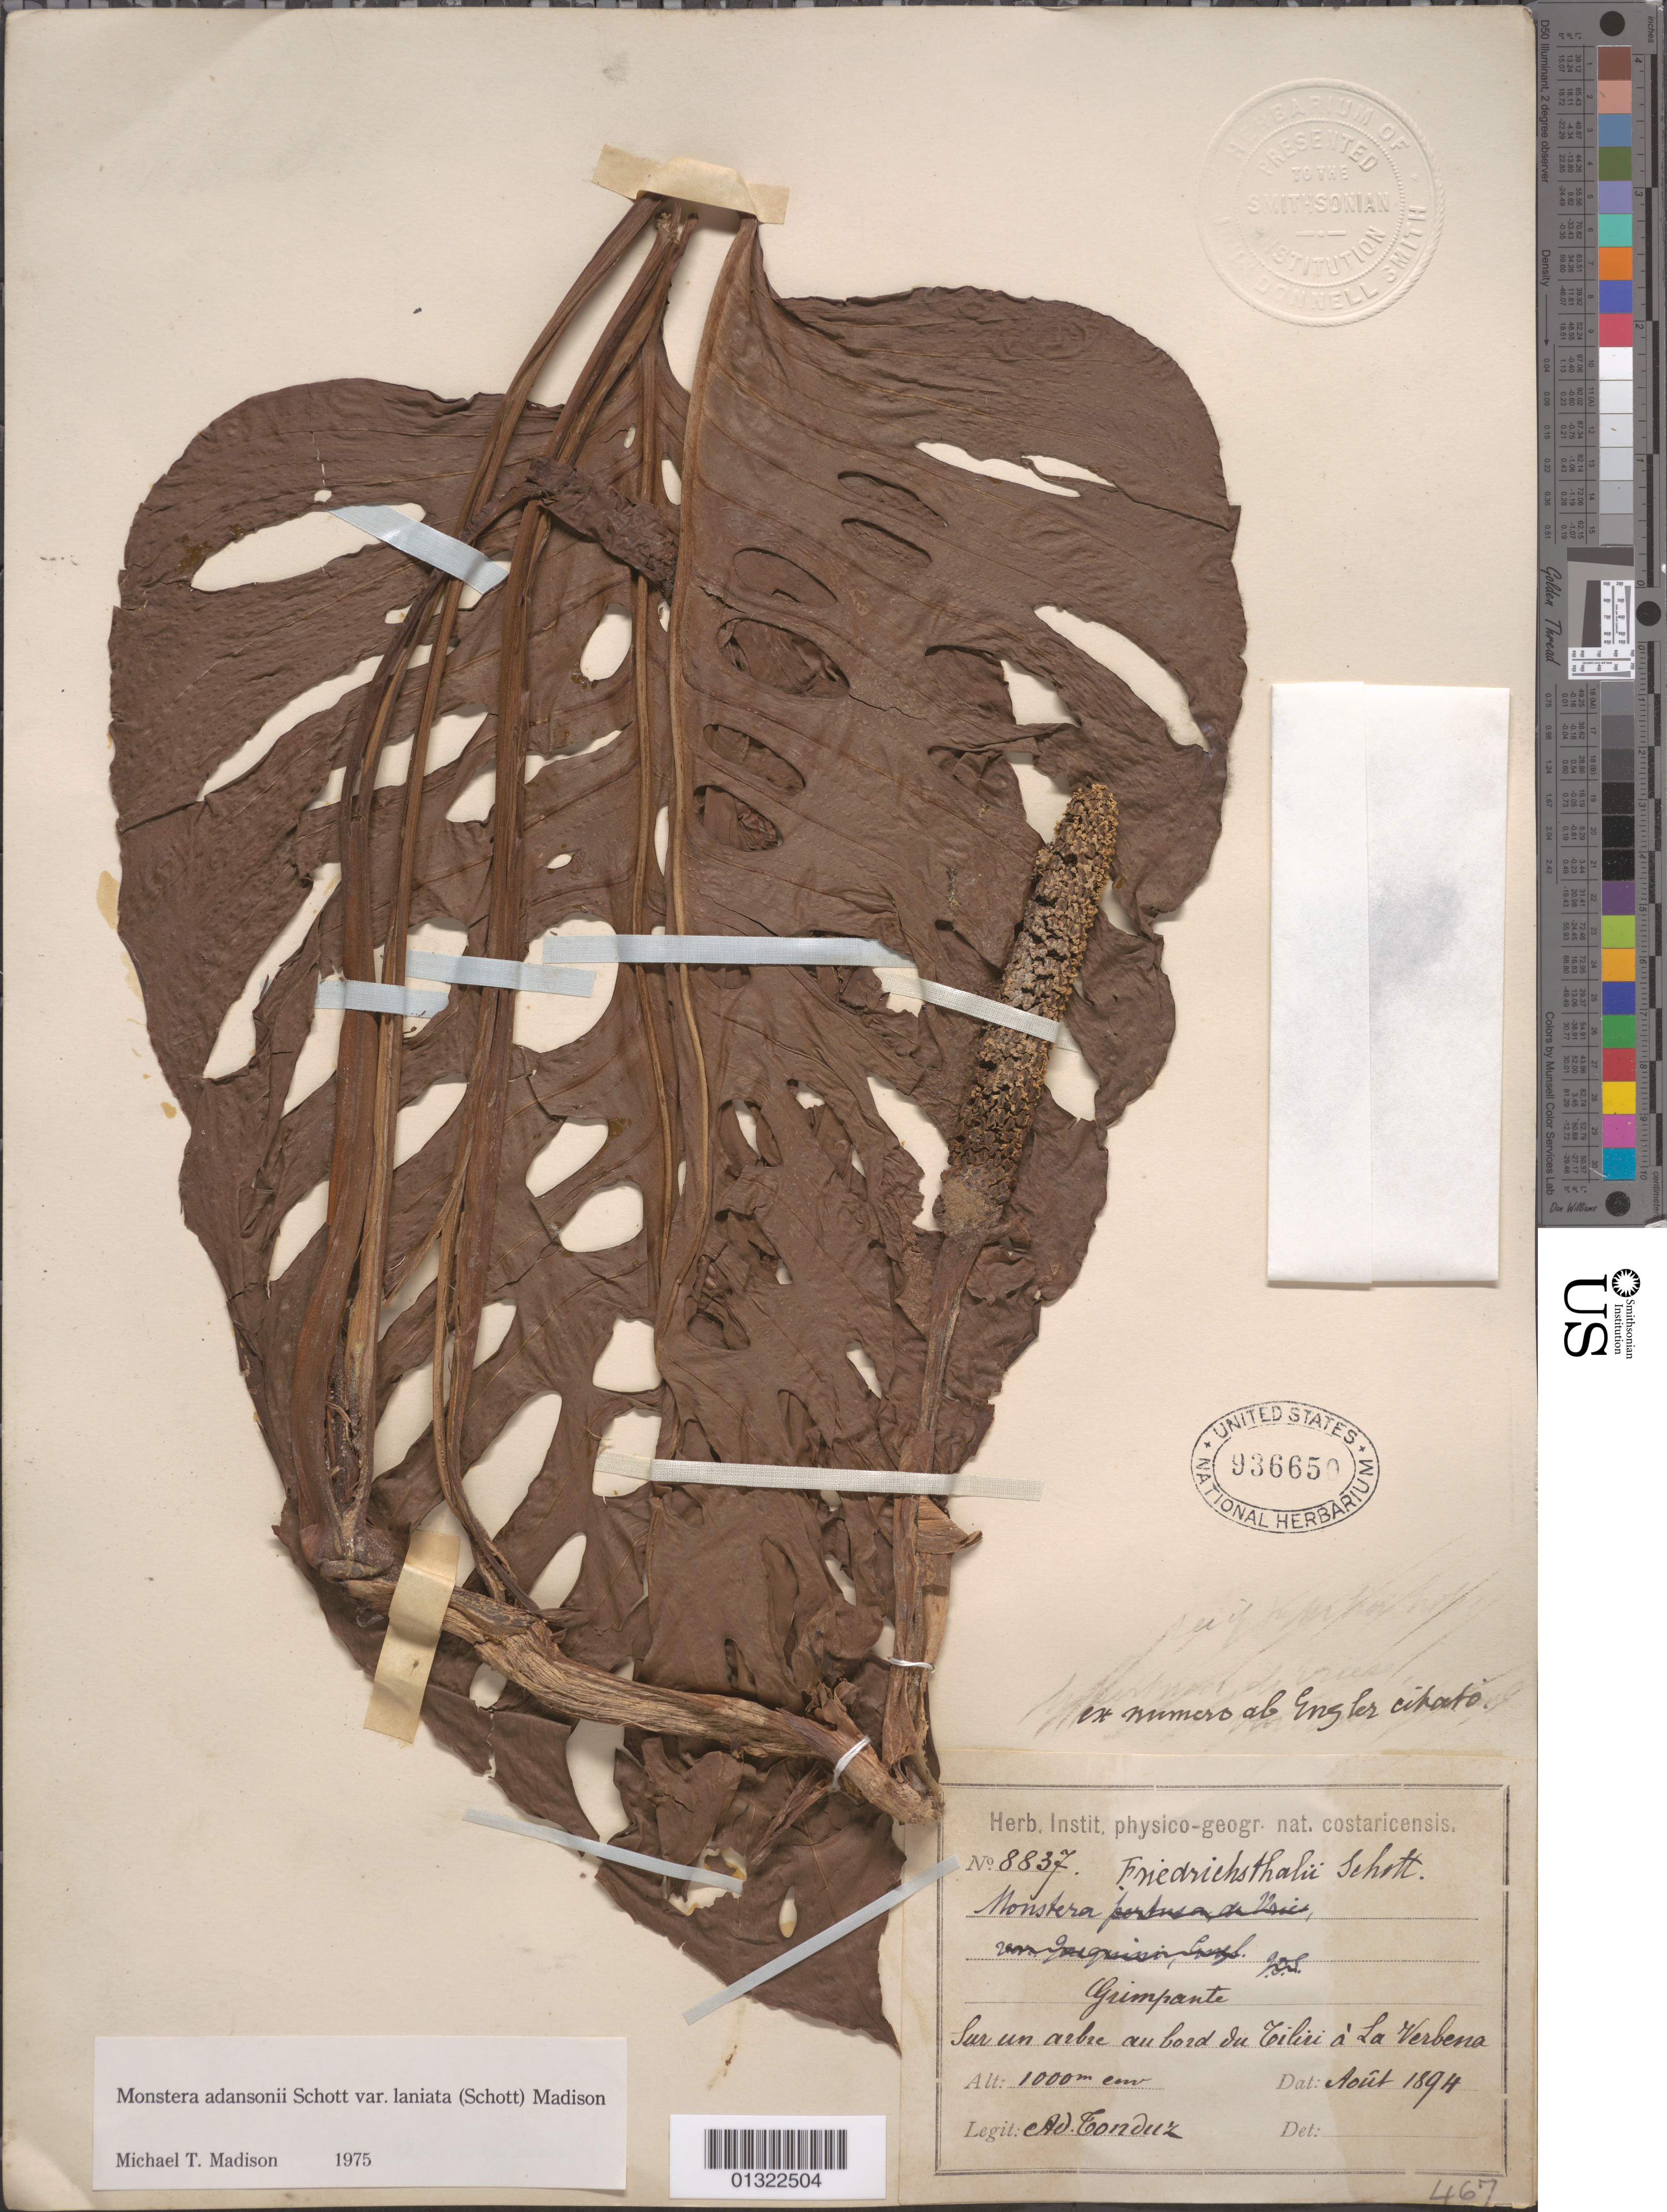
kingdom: Plantae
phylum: Tracheophyta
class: Liliopsida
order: Alismatales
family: Araceae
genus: Monstera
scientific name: Monstera adansonii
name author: Schott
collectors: A. Tonduz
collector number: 8837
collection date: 1894-08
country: Costa Rica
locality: Sur un arbre au bord du Tiliri à La Verbena.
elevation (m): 1000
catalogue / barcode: US 936650